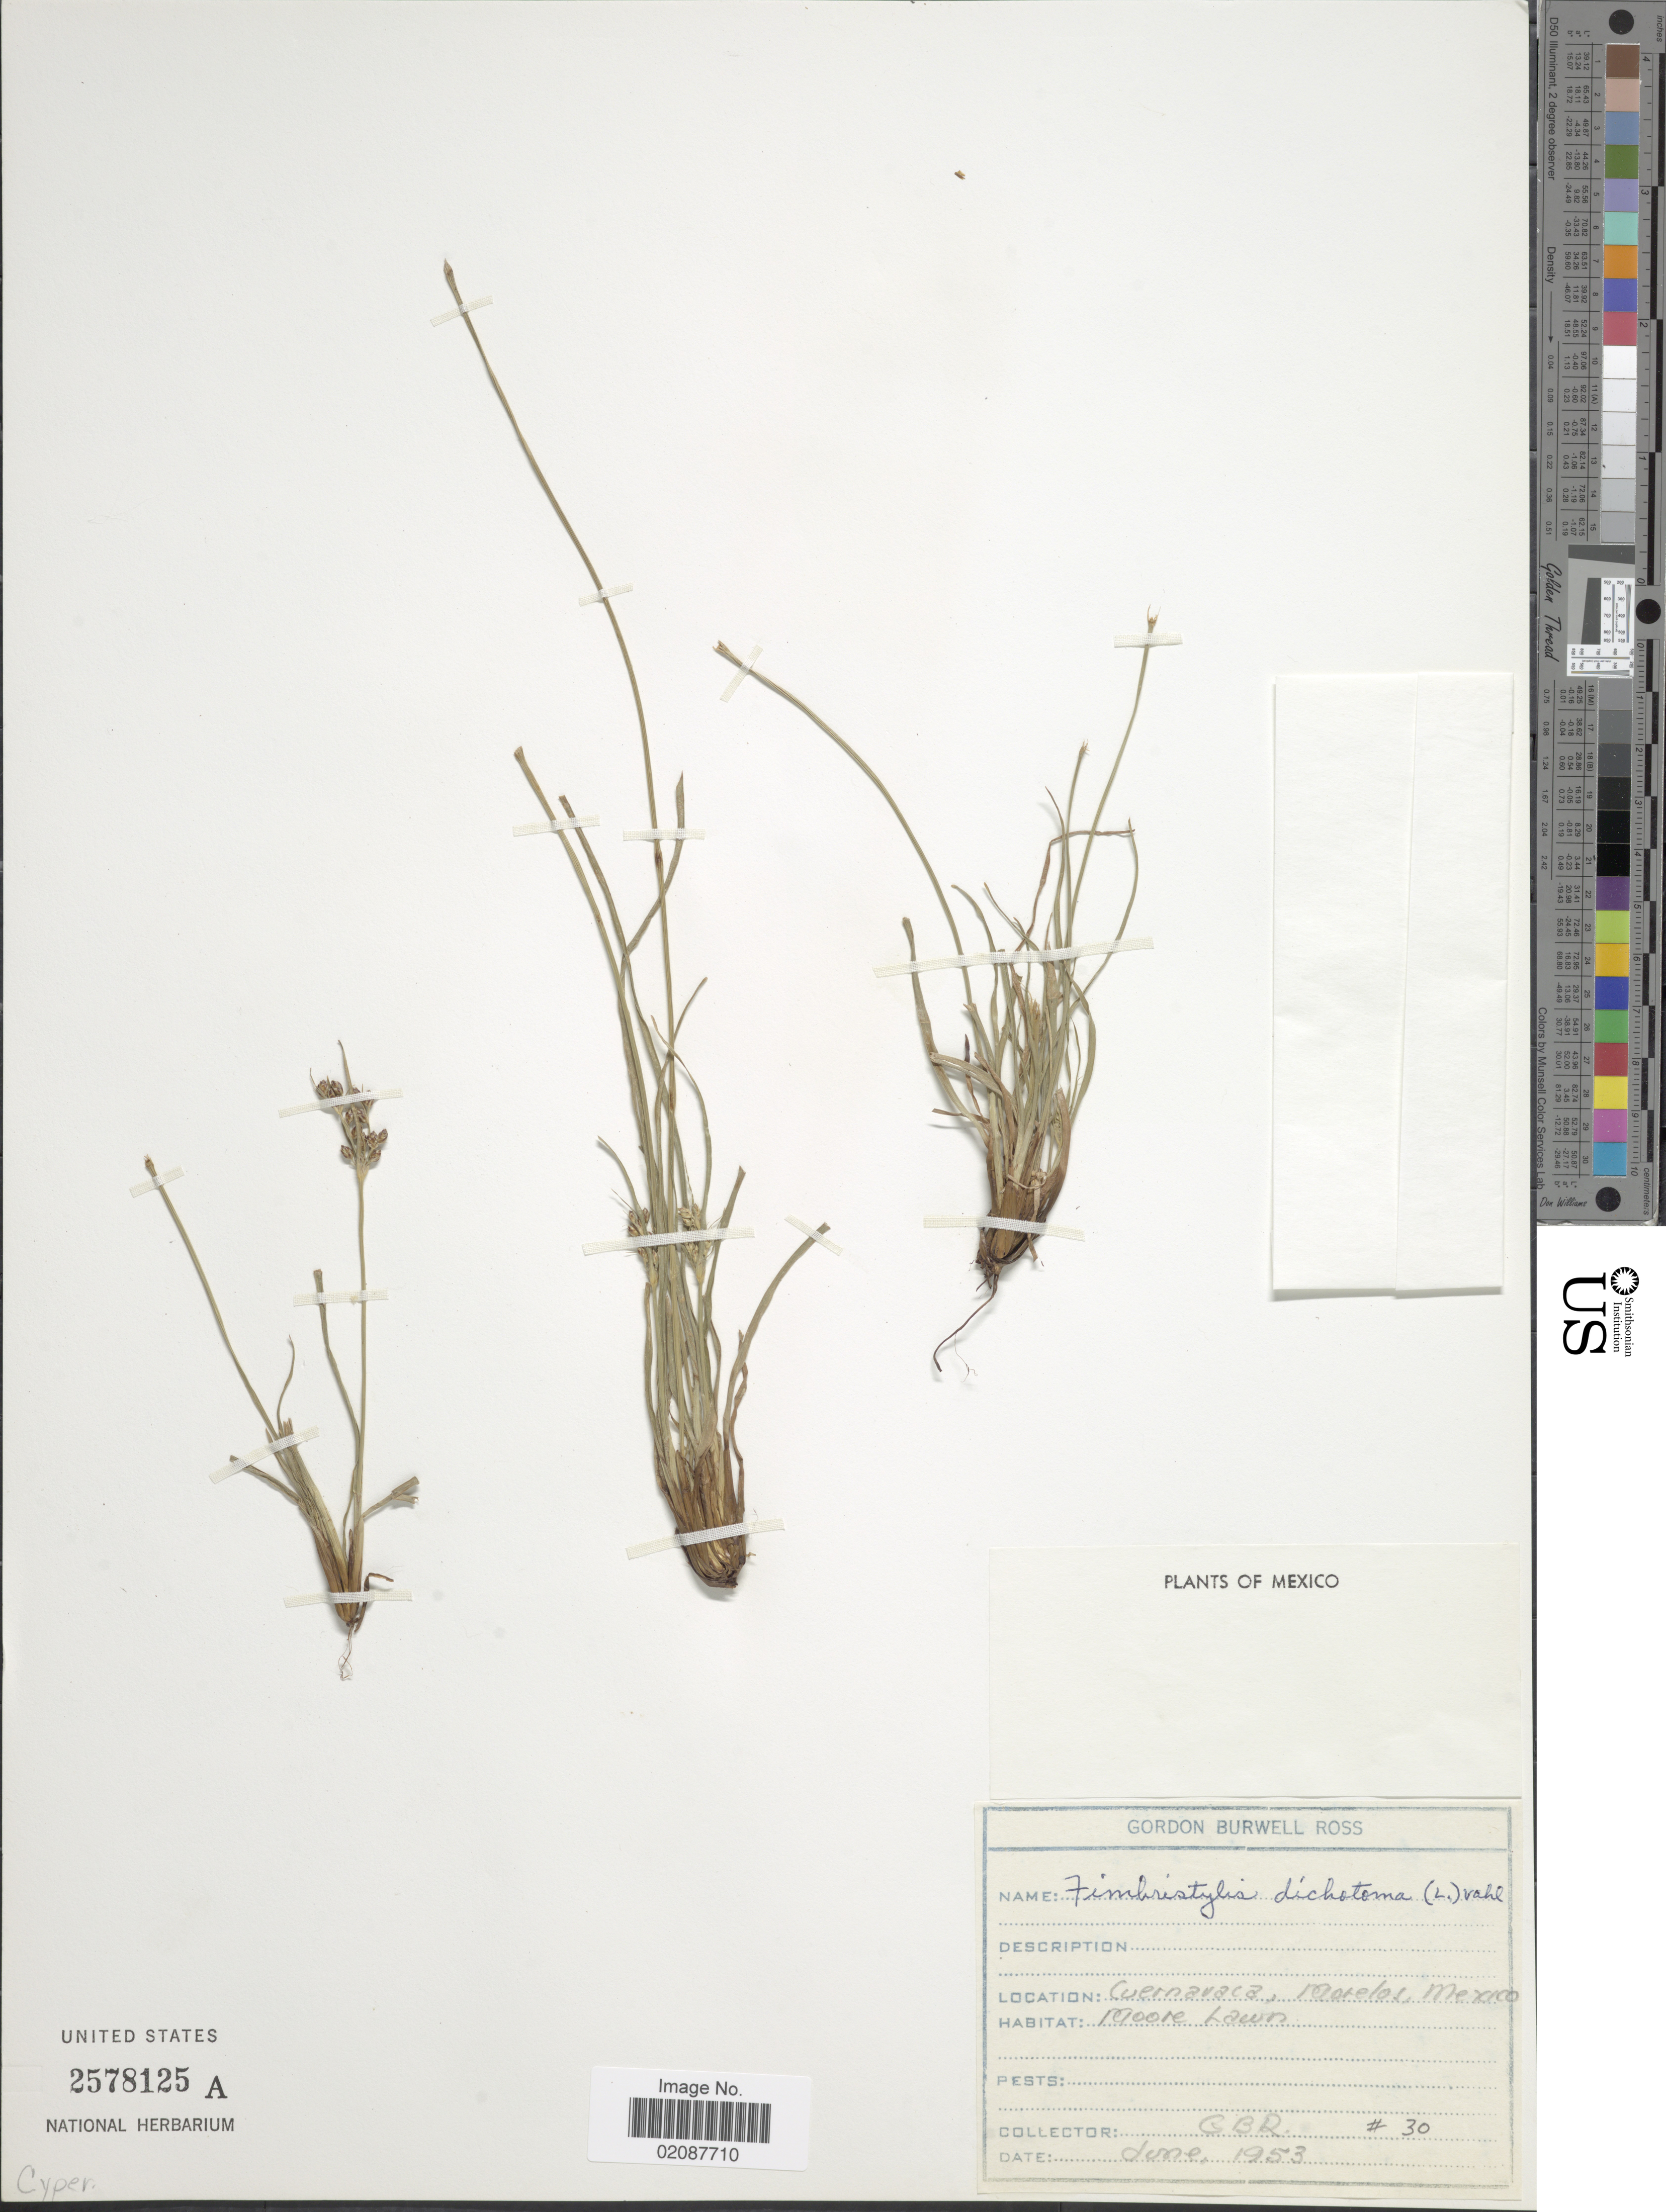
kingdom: Plantae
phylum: Tracheophyta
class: Liliopsida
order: Poales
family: Cyperaceae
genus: Fimbristylis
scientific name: Fimbristylis dichotoma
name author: (L.) Vahl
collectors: G. B. Ross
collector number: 30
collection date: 1953-06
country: Mexico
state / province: Morelos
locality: Cuernavaca, Moore Lawn.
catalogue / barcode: US 2578125A